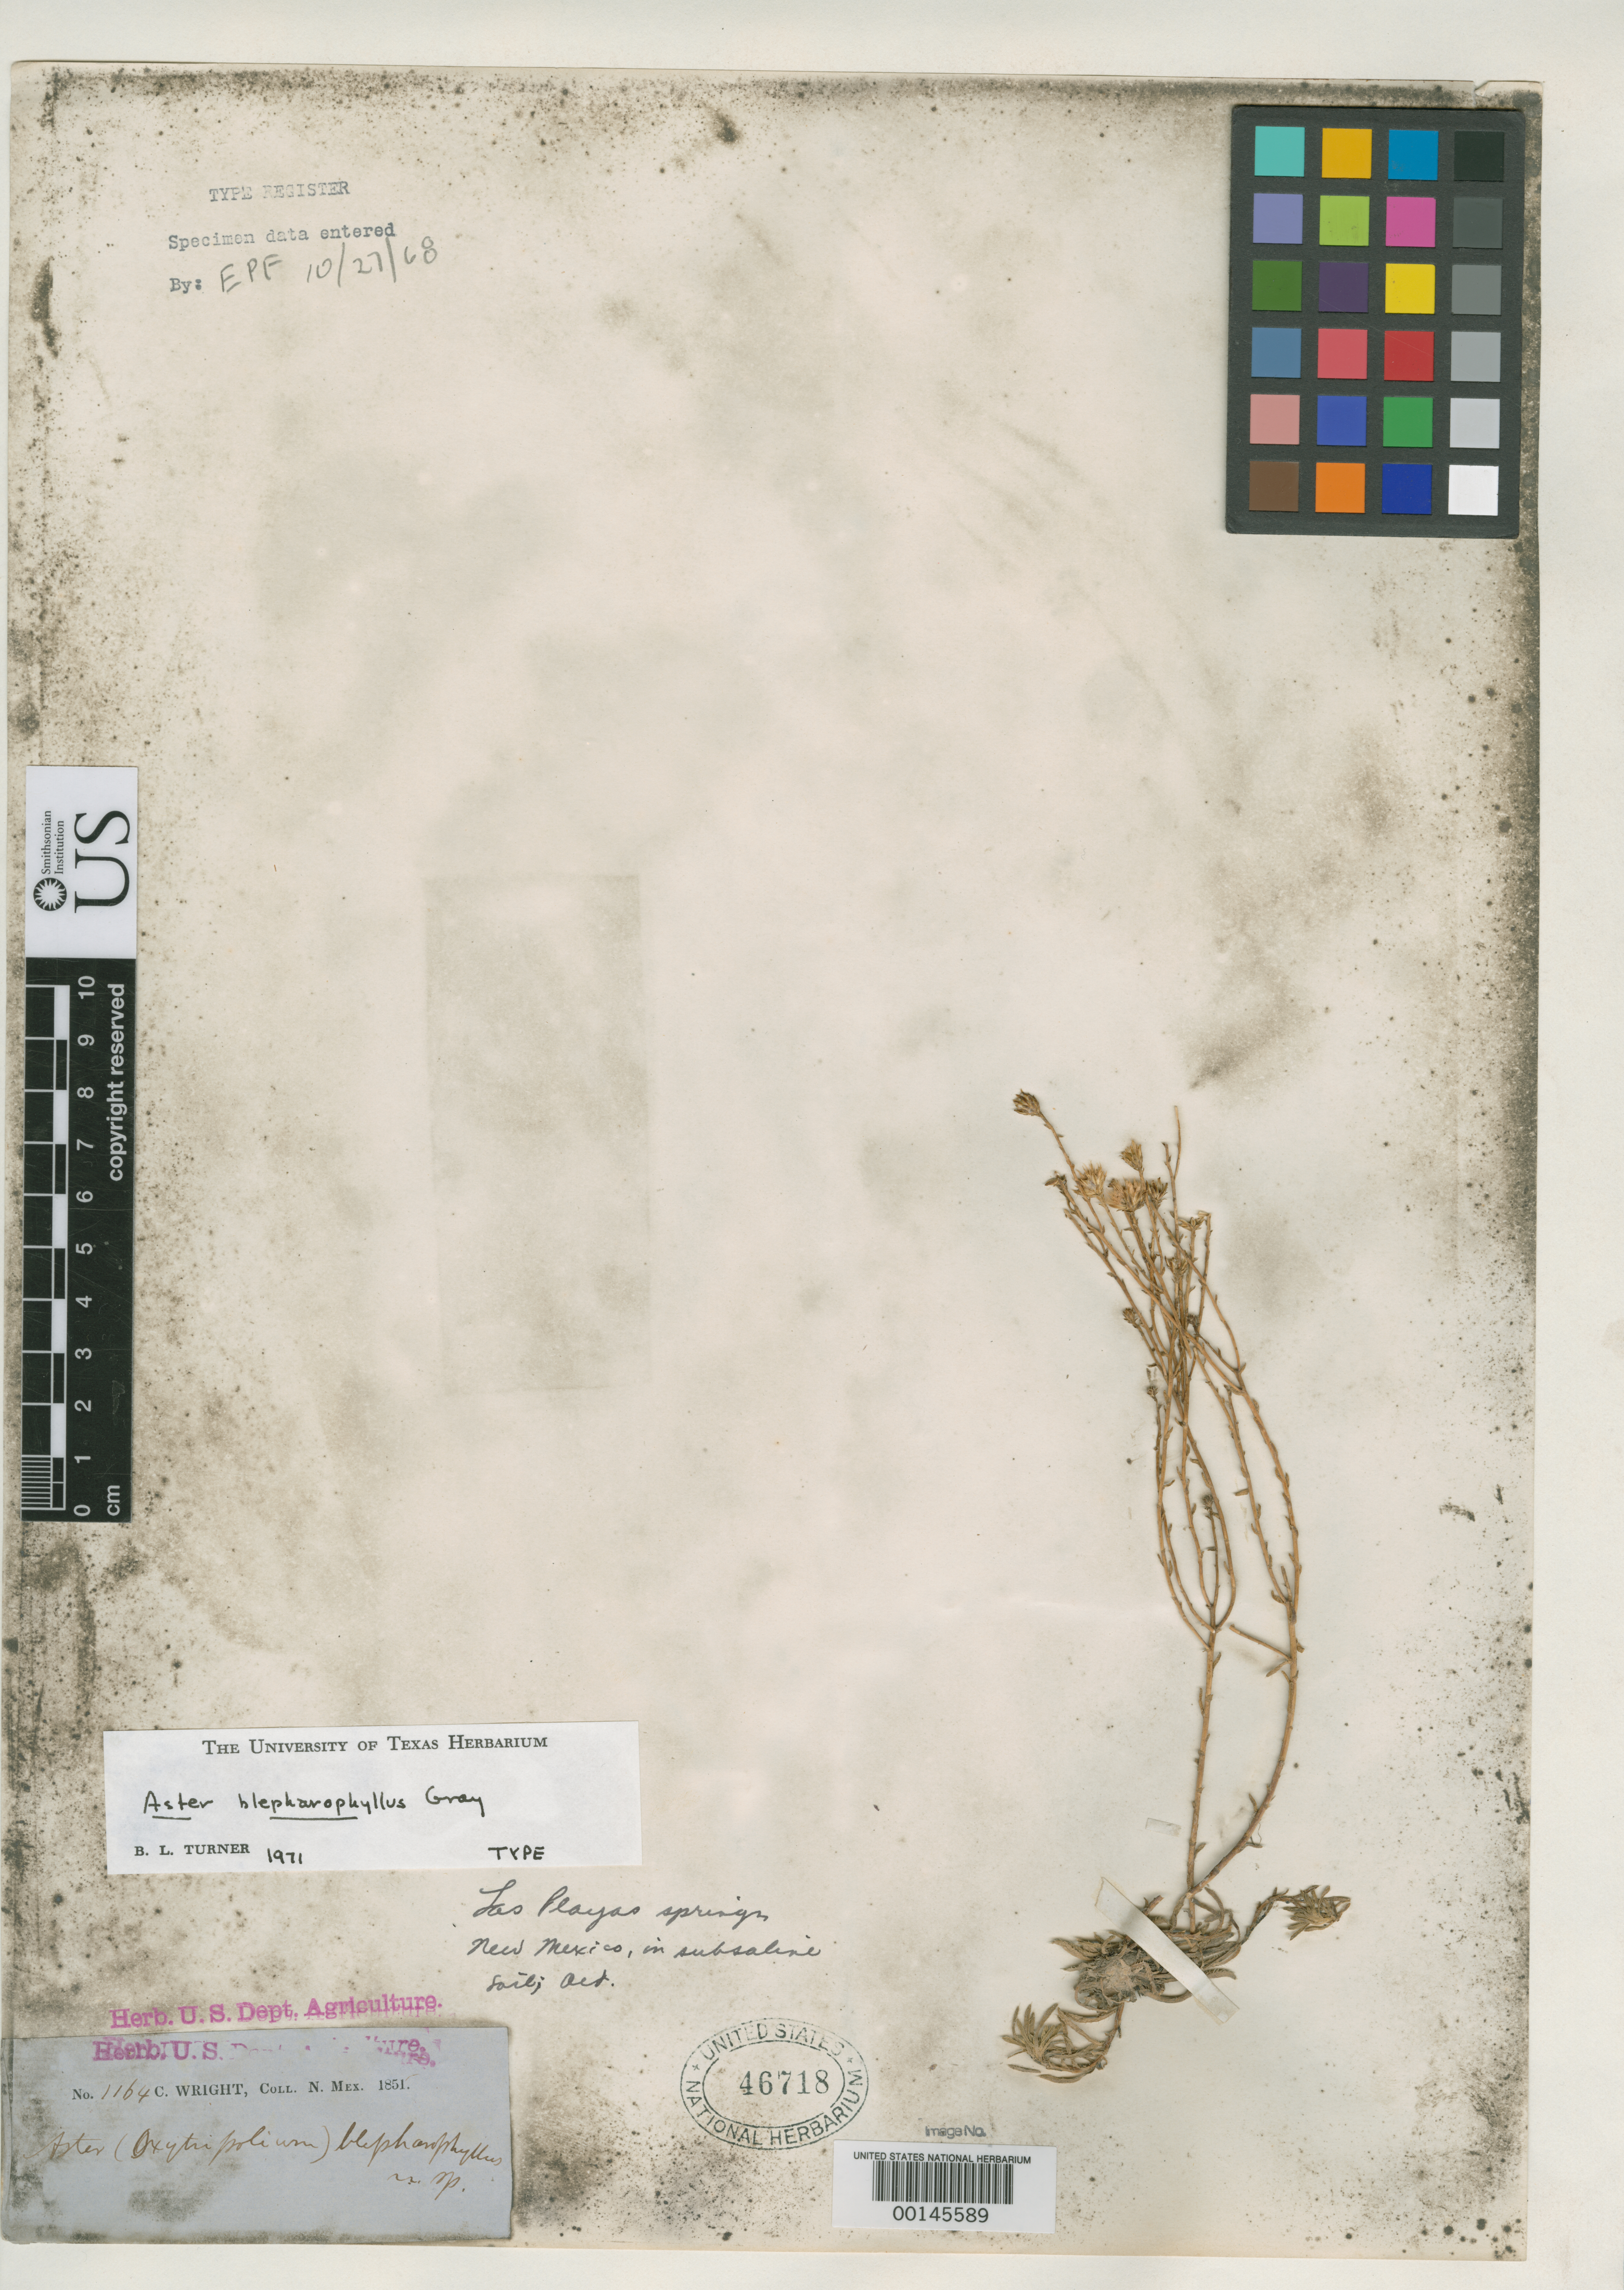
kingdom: Plantae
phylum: Tracheophyta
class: Magnoliopsida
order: Asterales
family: Asteraceae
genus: Aster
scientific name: Aster blepharophyllus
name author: A. Gray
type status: Type Collection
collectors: C. Wright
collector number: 1164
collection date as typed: Oct 1851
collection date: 1851-10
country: United States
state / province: New Mexico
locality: Las Playas Springs.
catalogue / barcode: US 46718